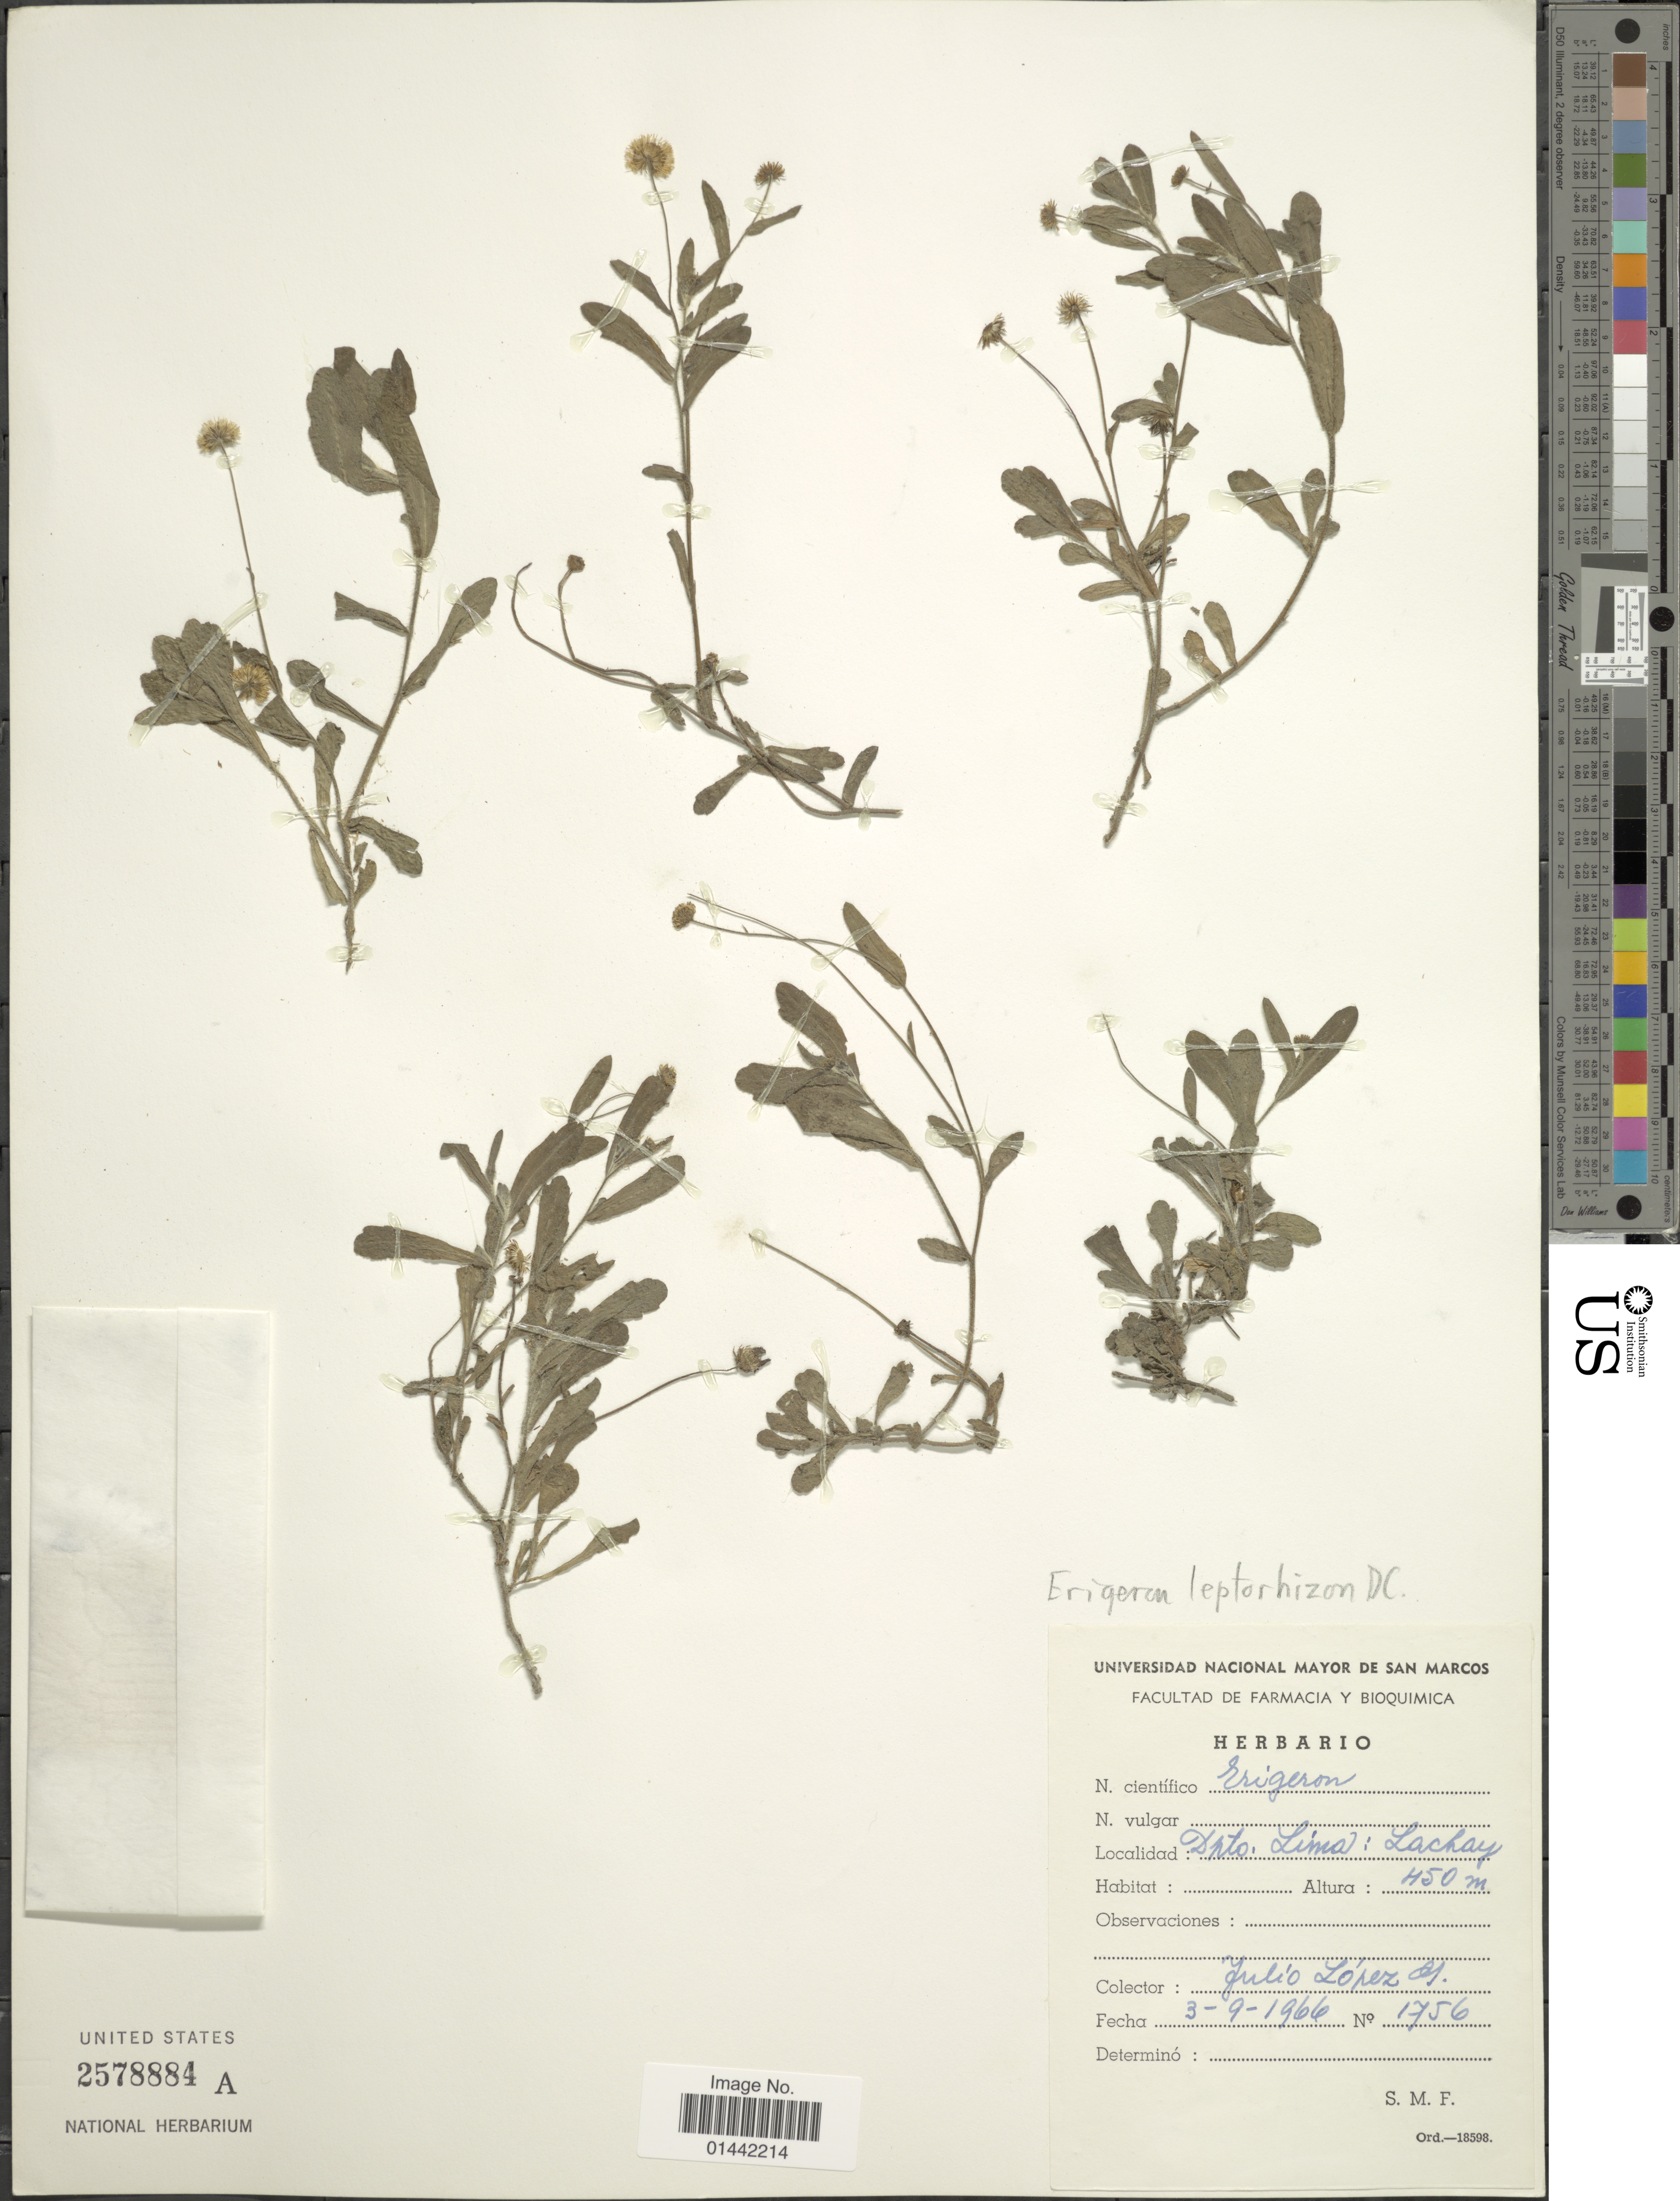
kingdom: Plantae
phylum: Tracheophyta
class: Magnoliopsida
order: Asterales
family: Asteraceae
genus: Erigeron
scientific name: Erigeron leptorhizon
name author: DC.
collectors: J. López G.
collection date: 1966-09-03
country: Peru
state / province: Lima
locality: Lachay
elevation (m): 450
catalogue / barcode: US 2578884A